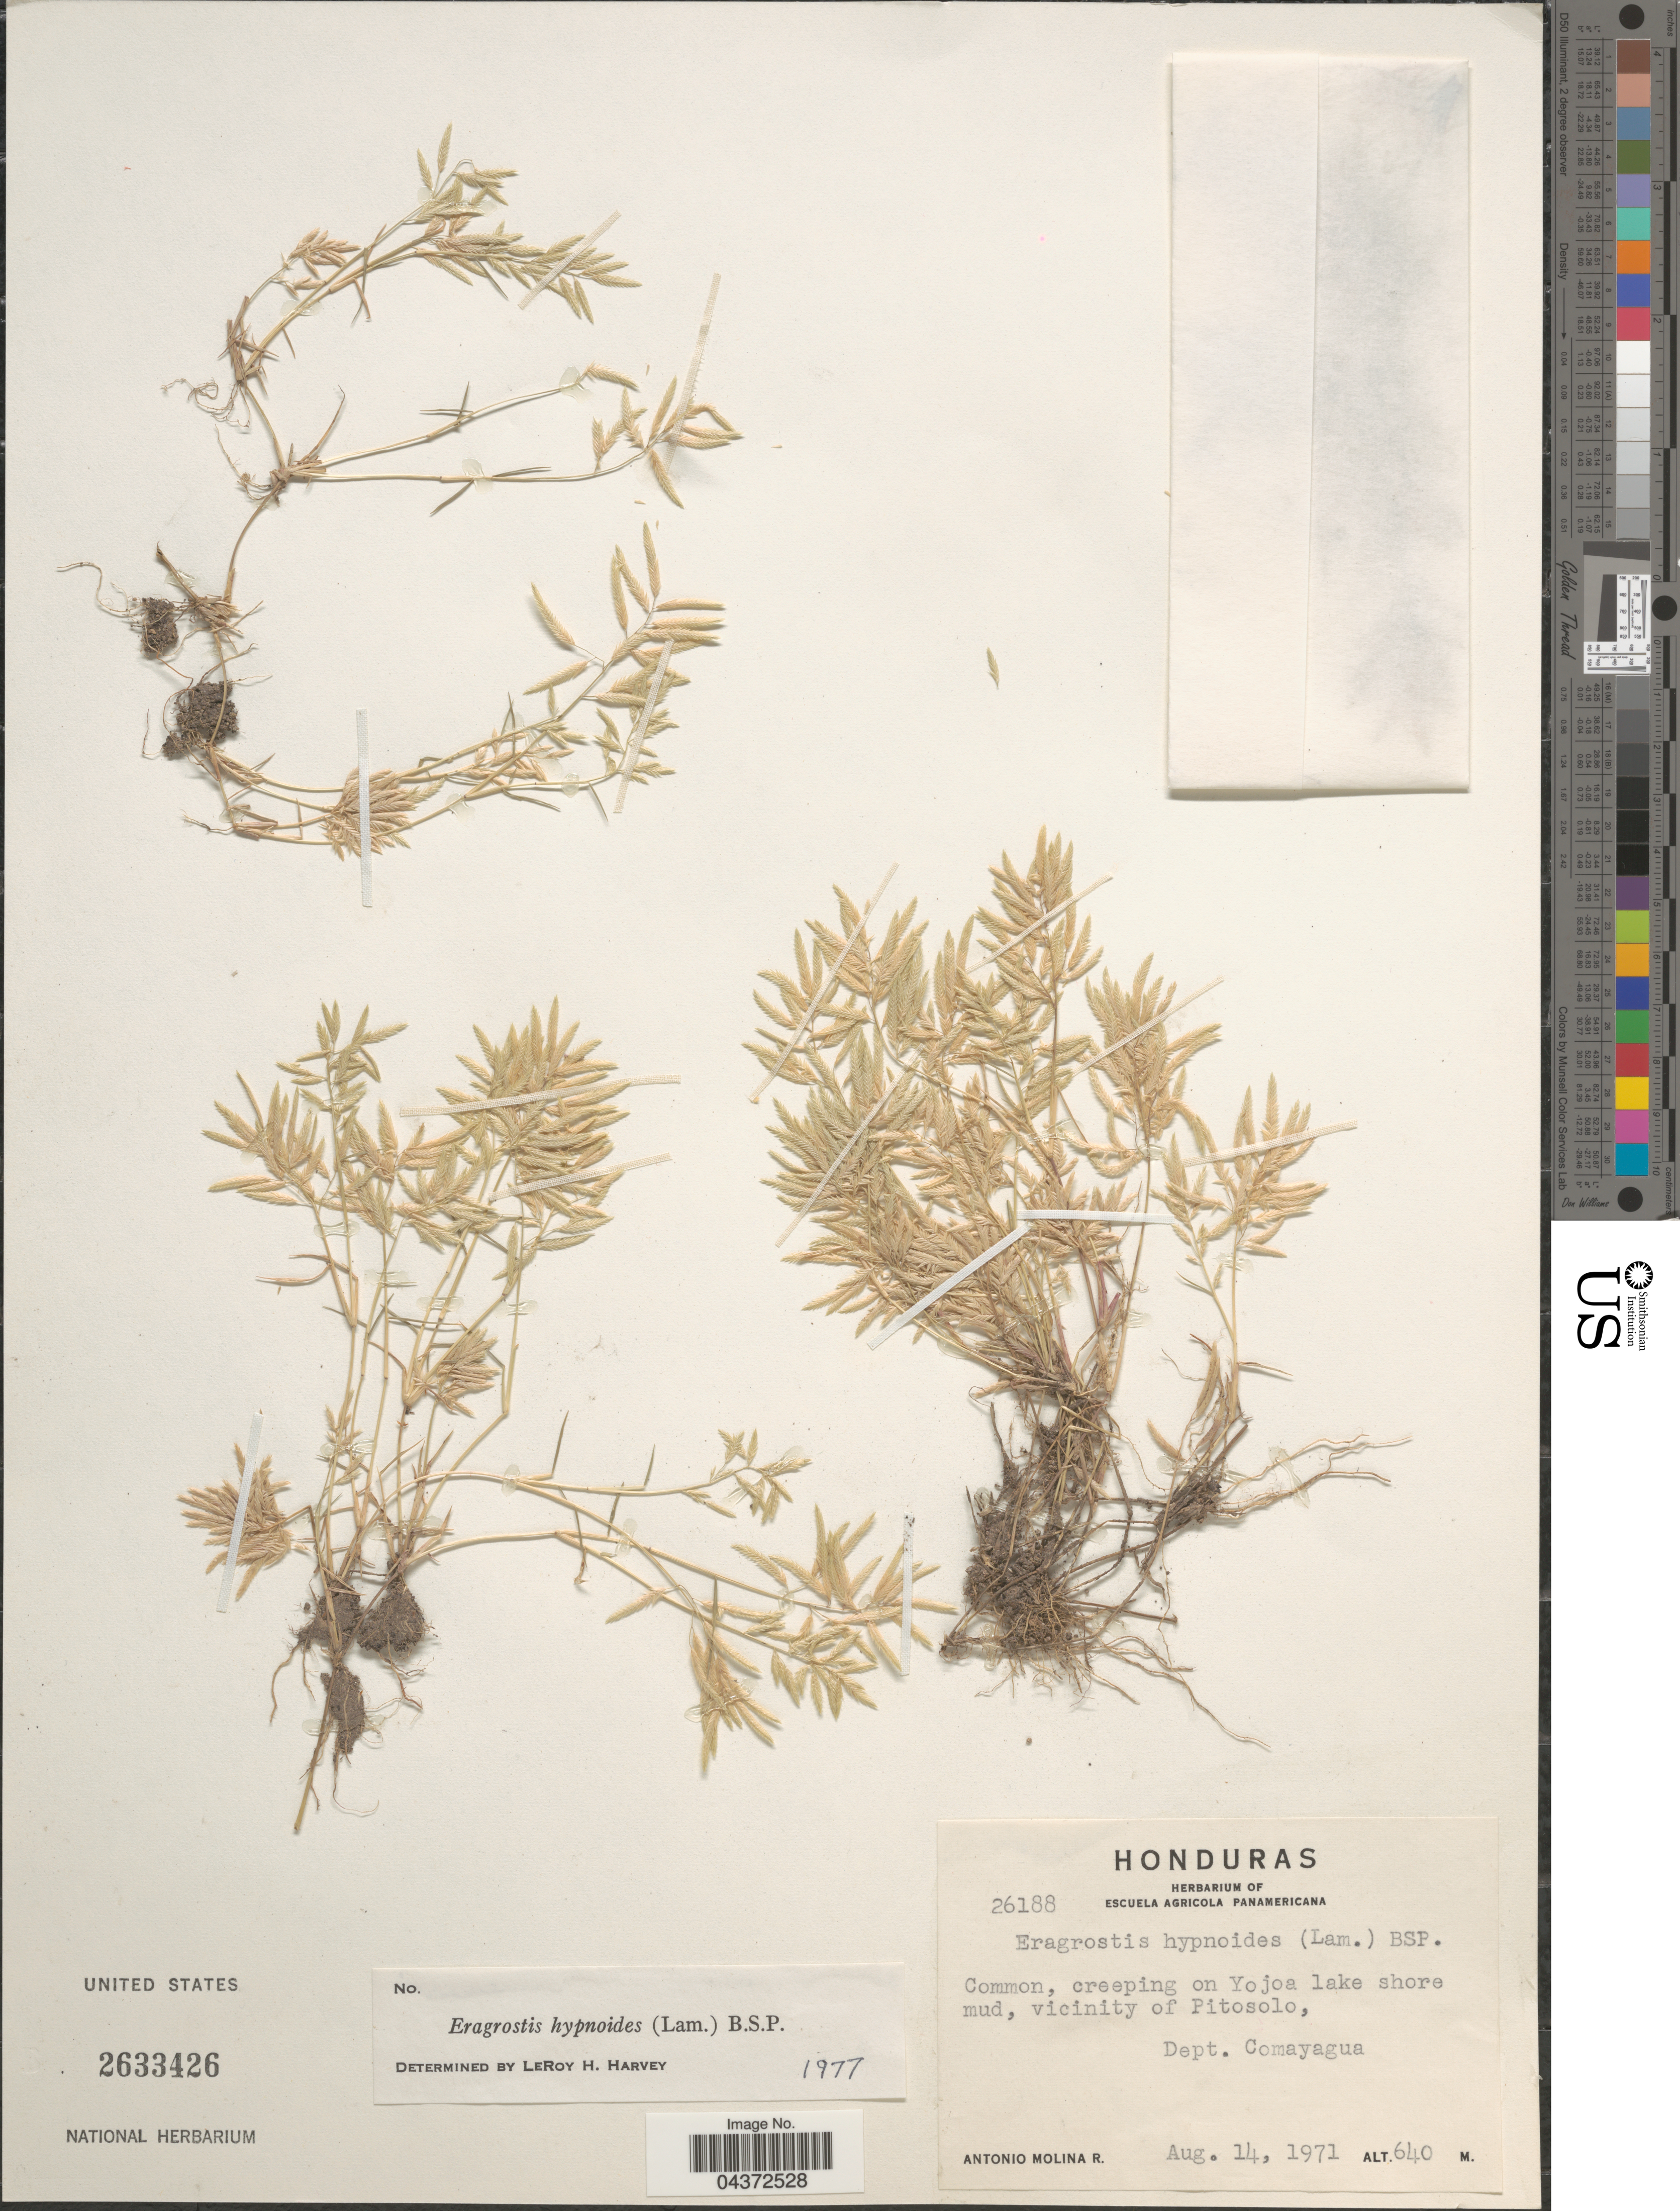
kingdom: Plantae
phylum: Tracheophyta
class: Liliopsida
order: Poales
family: Poaceae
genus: Eragrostis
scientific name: Eragrostis hypnoides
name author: (Lam.) Britton, Stearns & Poggenb.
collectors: A. Molina R.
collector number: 26188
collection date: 1971-08-14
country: Honduras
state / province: Comayagua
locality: Common, creeping on Yojoa lake shore mud, vicinity of Pitosolo, Dept. Comayagua.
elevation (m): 640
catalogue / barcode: US 2633426